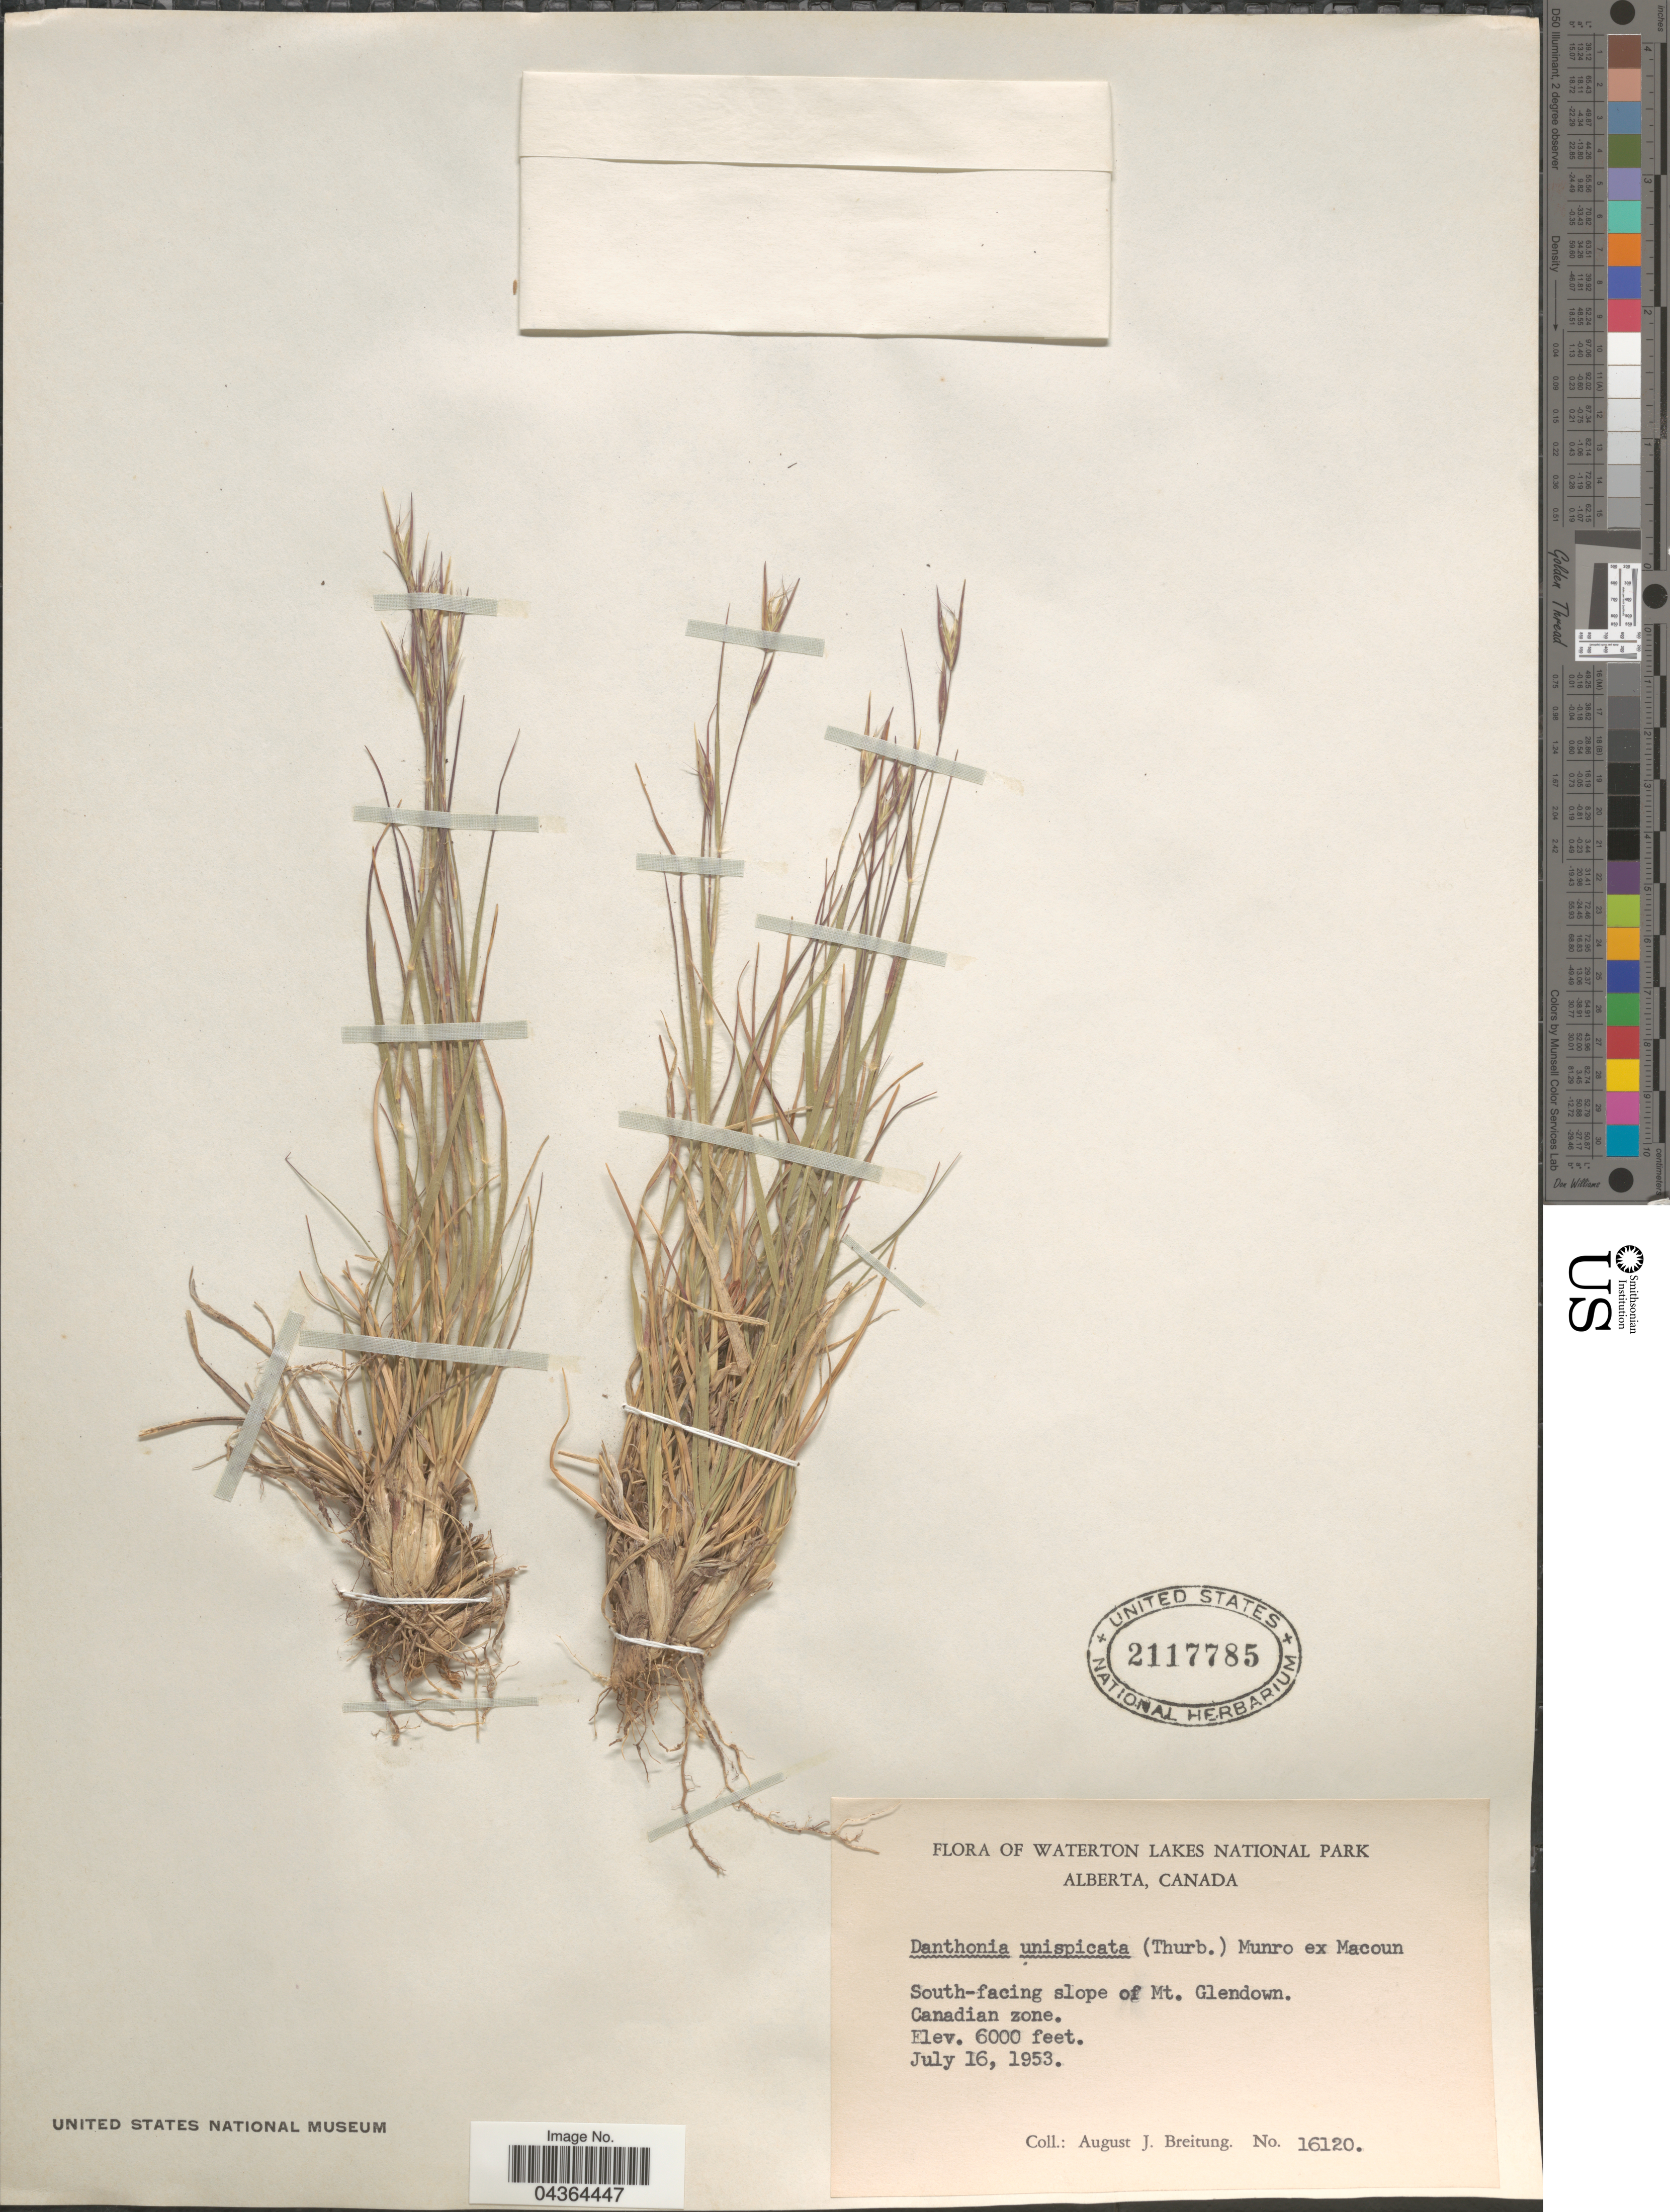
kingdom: Plantae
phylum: Tracheophyta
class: Liliopsida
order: Poales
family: Poaceae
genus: Danthonia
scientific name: Danthonia unispicata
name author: (Thurb.) Munro ex Macoun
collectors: A. Breitung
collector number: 16120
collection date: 1953-07-16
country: Canada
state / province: Alberta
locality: Waterton Lakes National Park. South-facing slope of Mt. Glendown. Canadian zone.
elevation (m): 1829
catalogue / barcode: US 2117785